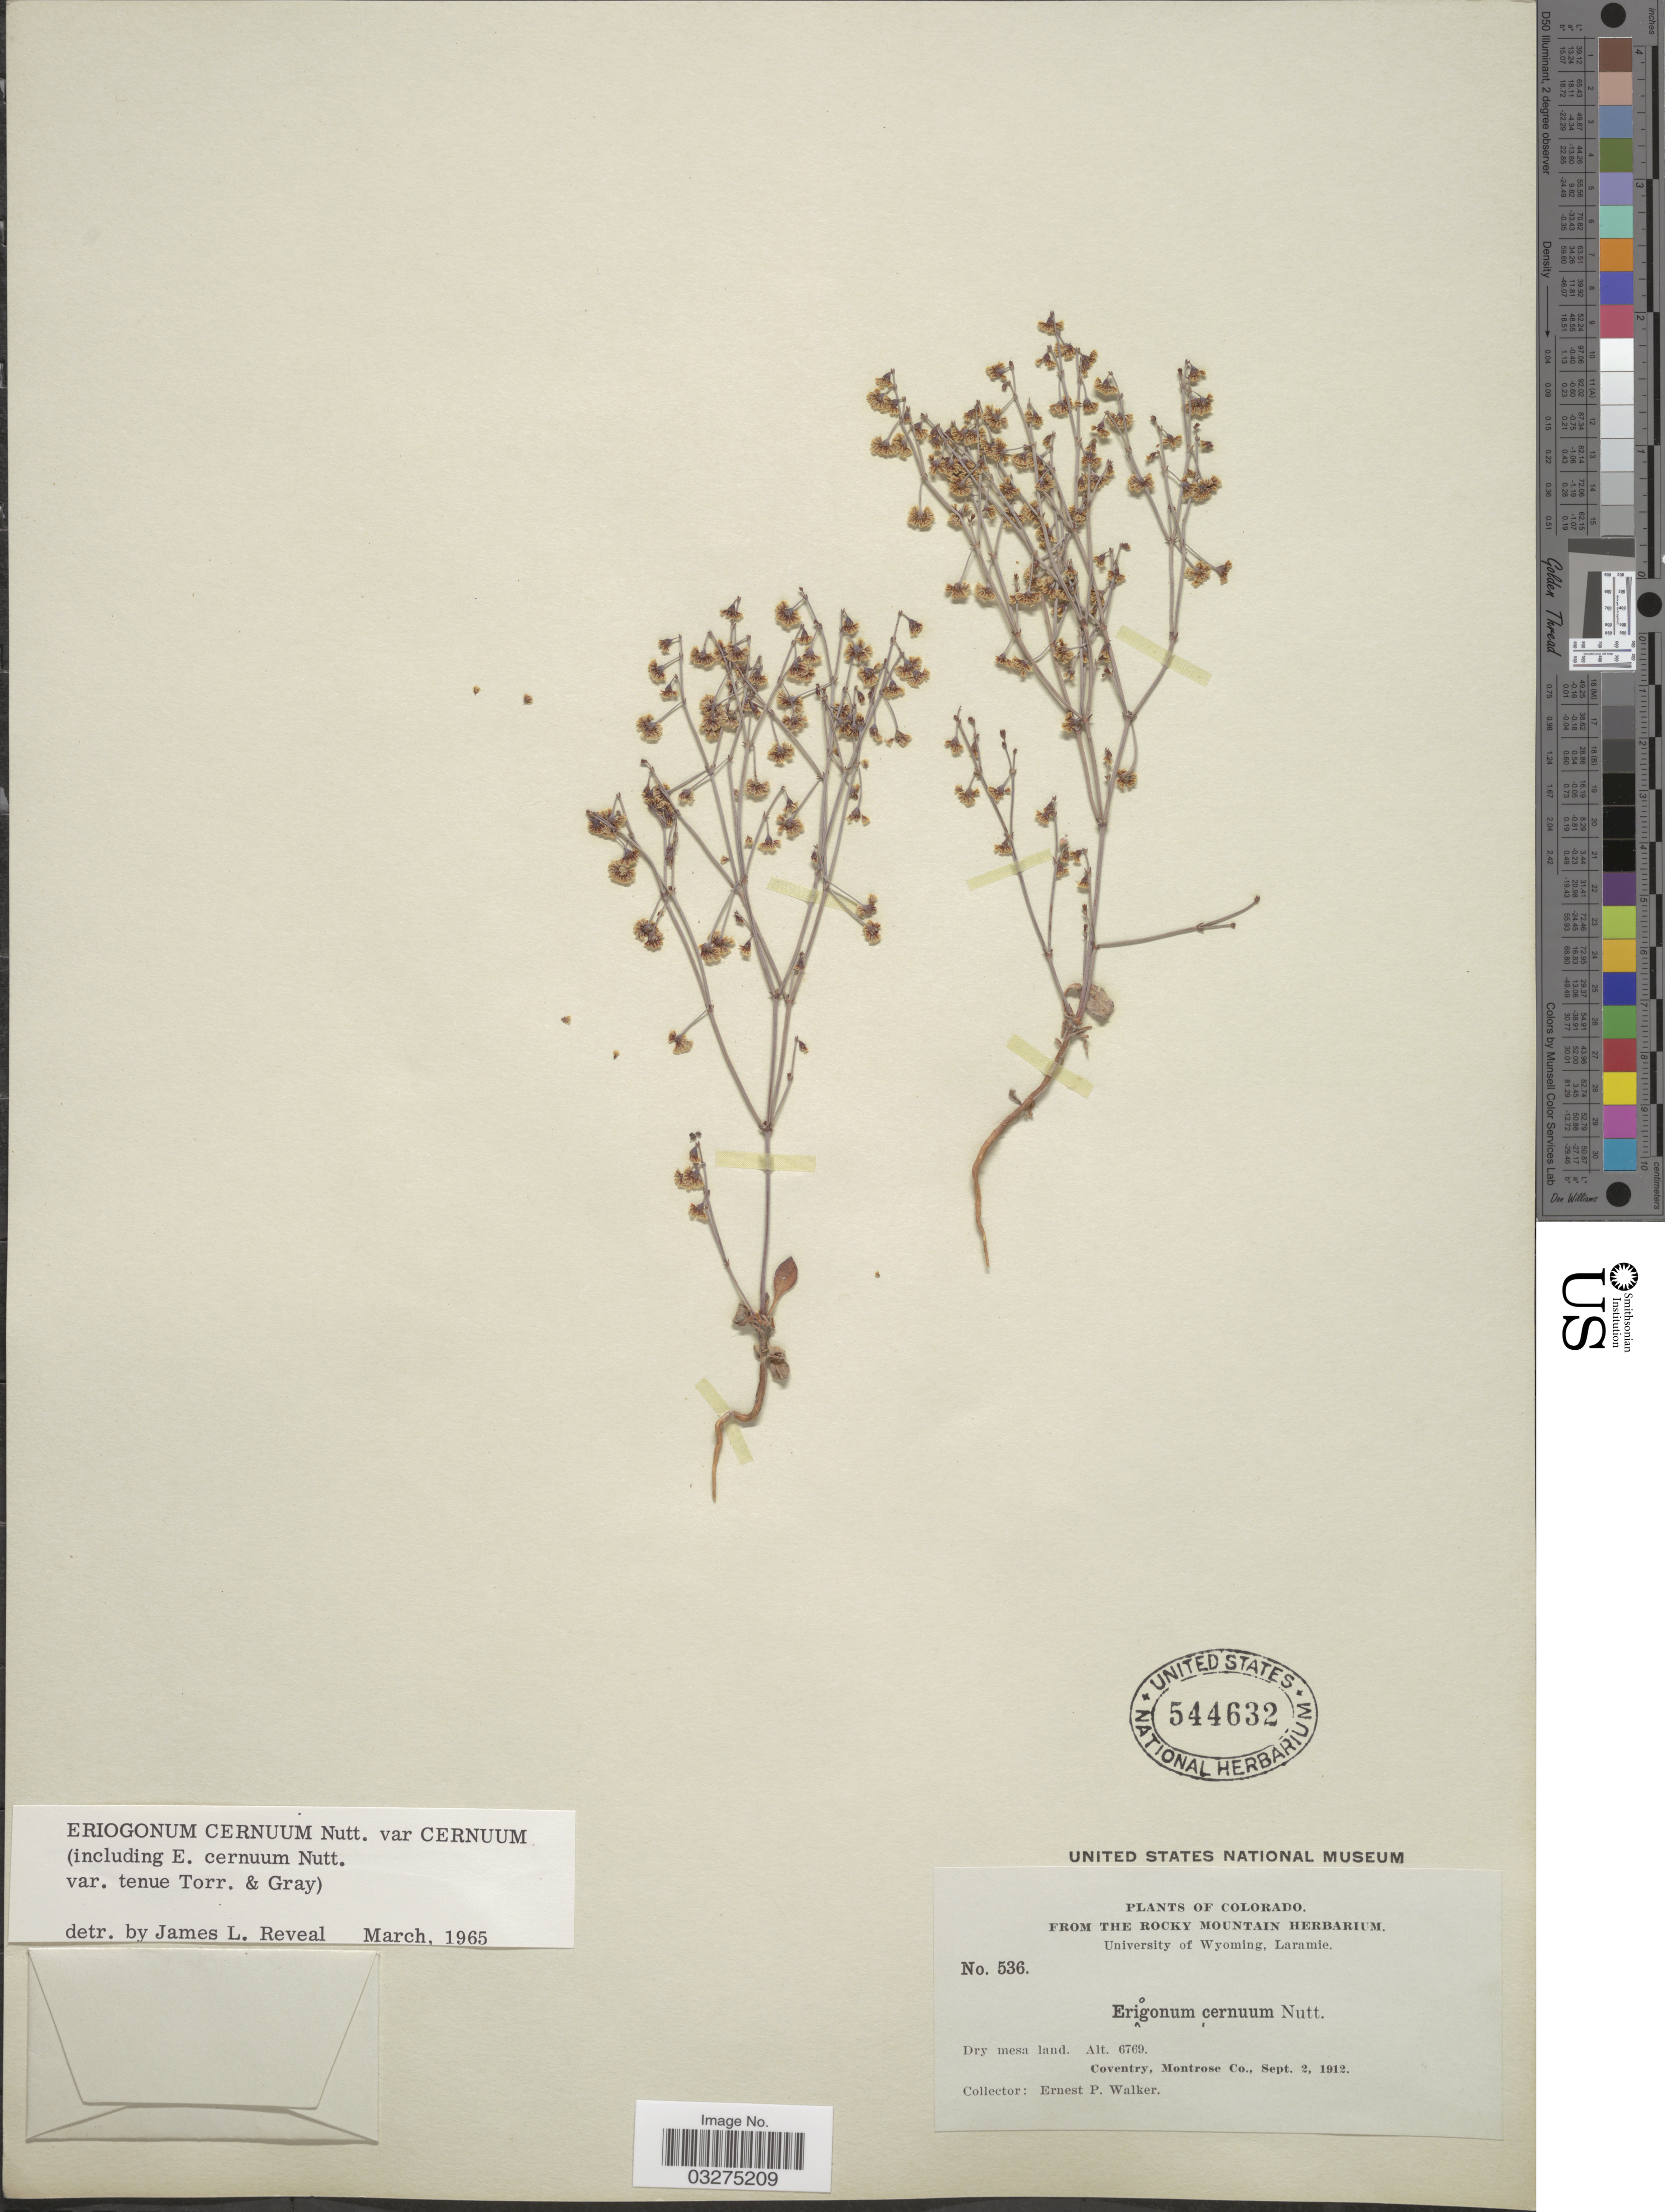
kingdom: Plantae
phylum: Tracheophyta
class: Magnoliopsida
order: Caryophyllales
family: Polygonaceae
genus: Eriogonum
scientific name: Eriogonum cernuum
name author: Nutt.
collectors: E. P. Walker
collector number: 536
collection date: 1912-09-02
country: United States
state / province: Colorado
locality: Coventry, Montrose Co.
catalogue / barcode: US 544632